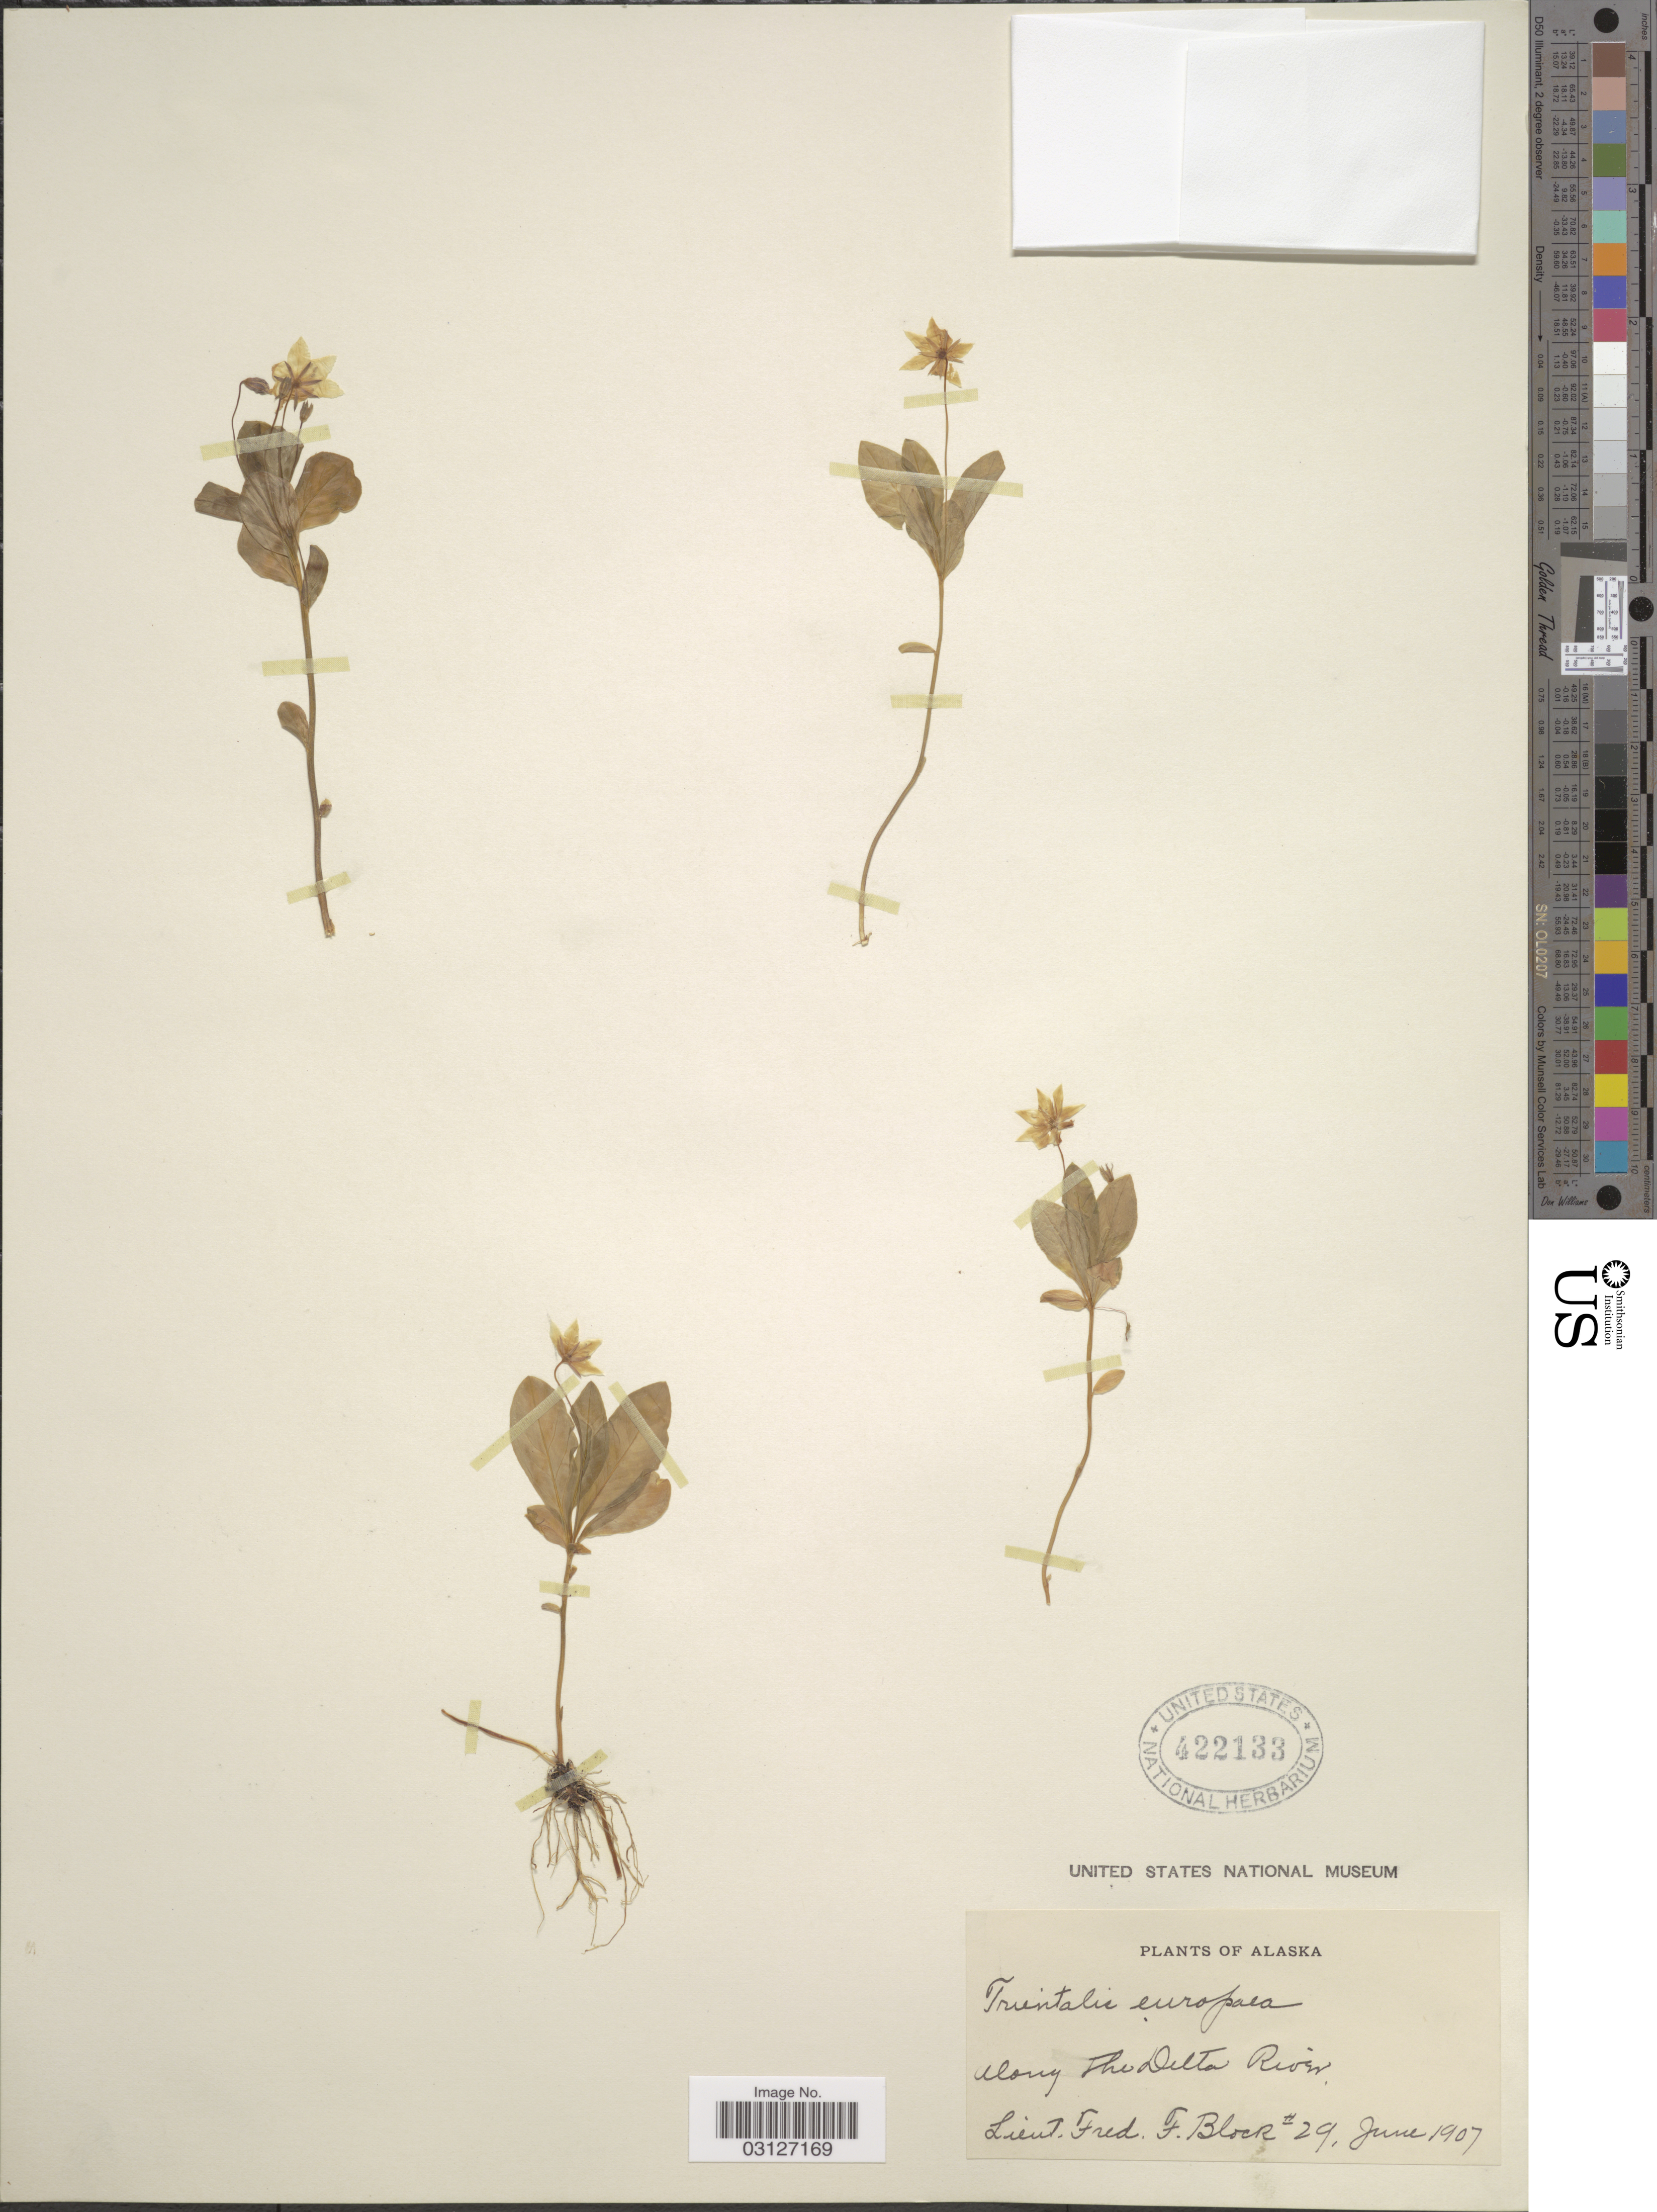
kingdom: Plantae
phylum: Tracheophyta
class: Magnoliopsida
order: Ericales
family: Primulaceae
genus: Trientalis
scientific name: Trientalis europaea subsp. arctica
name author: (Fisch. ex Hook.) Hultén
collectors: F. Black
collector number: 29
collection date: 1907-06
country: United States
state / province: Alaska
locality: Along The Delta River.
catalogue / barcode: US 422133